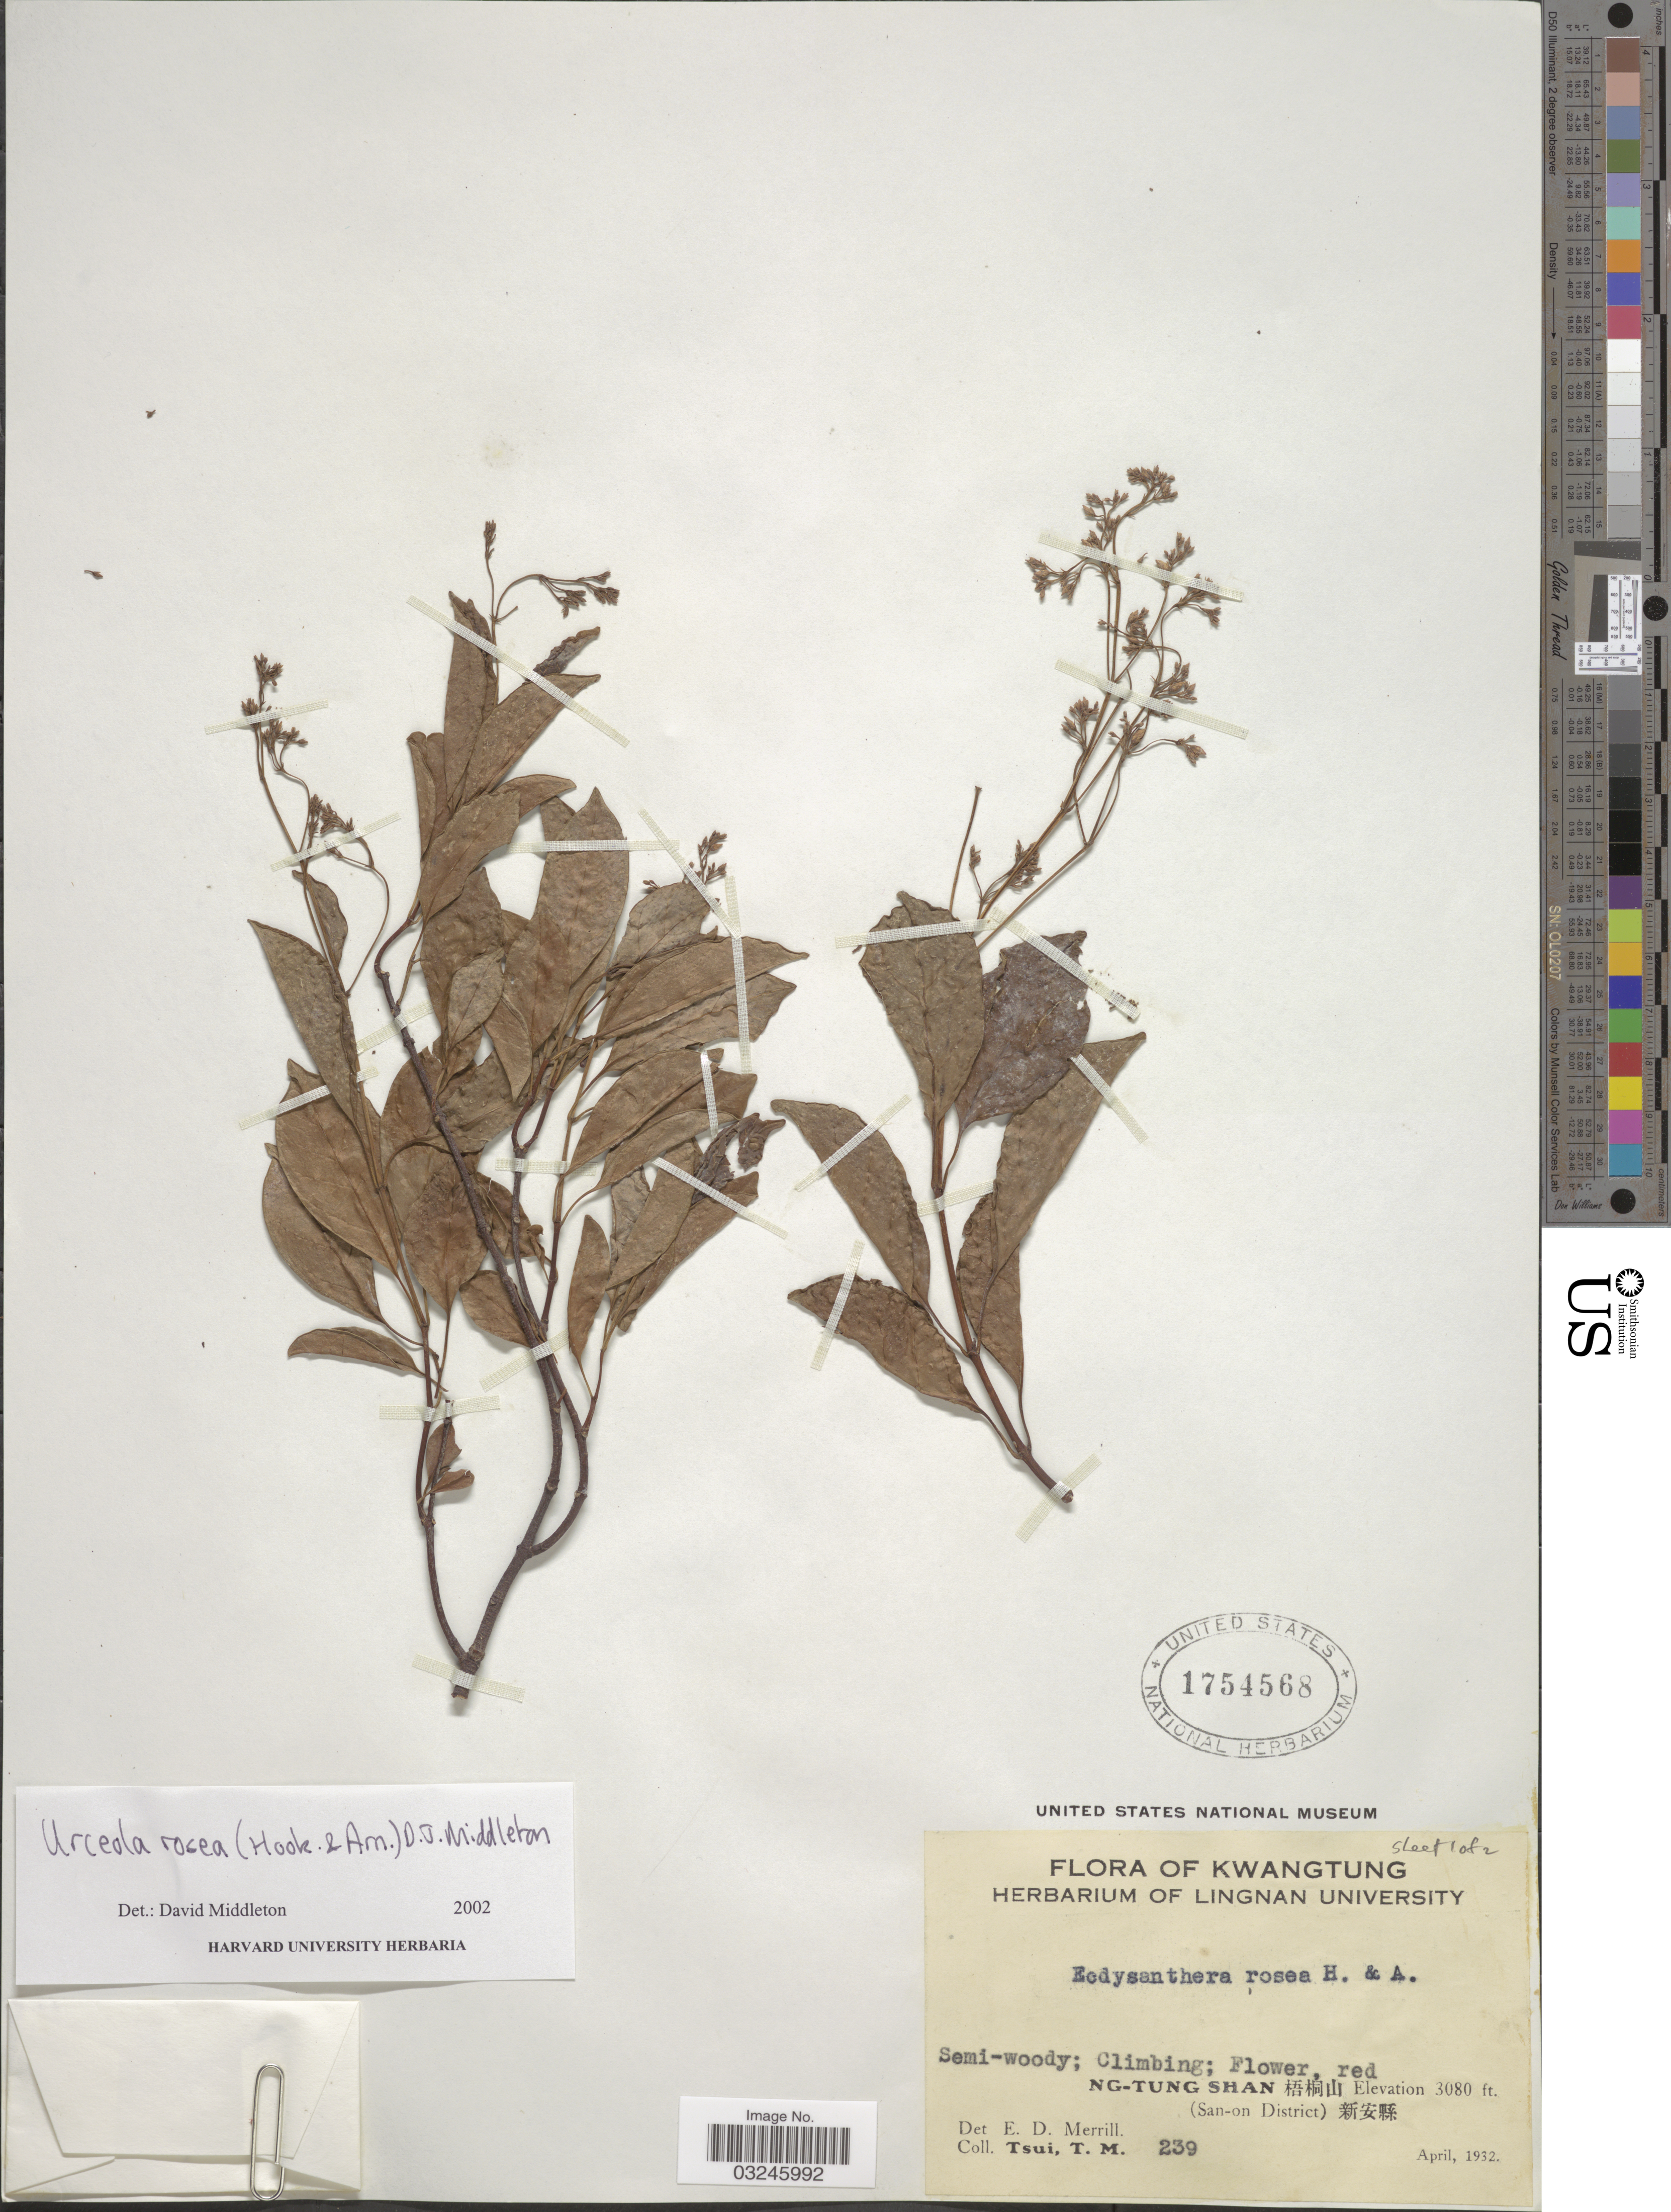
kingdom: Plantae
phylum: Tracheophyta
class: Magnoliopsida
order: Gentianales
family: Apocynaceae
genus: Urceola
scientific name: Urceola rosea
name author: Hook. & Arn.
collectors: T. Tsui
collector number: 239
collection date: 1932-04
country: China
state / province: Guangdong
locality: Kwangtung, Ng-Tung Shan (San-on District).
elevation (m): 939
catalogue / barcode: US 1754568